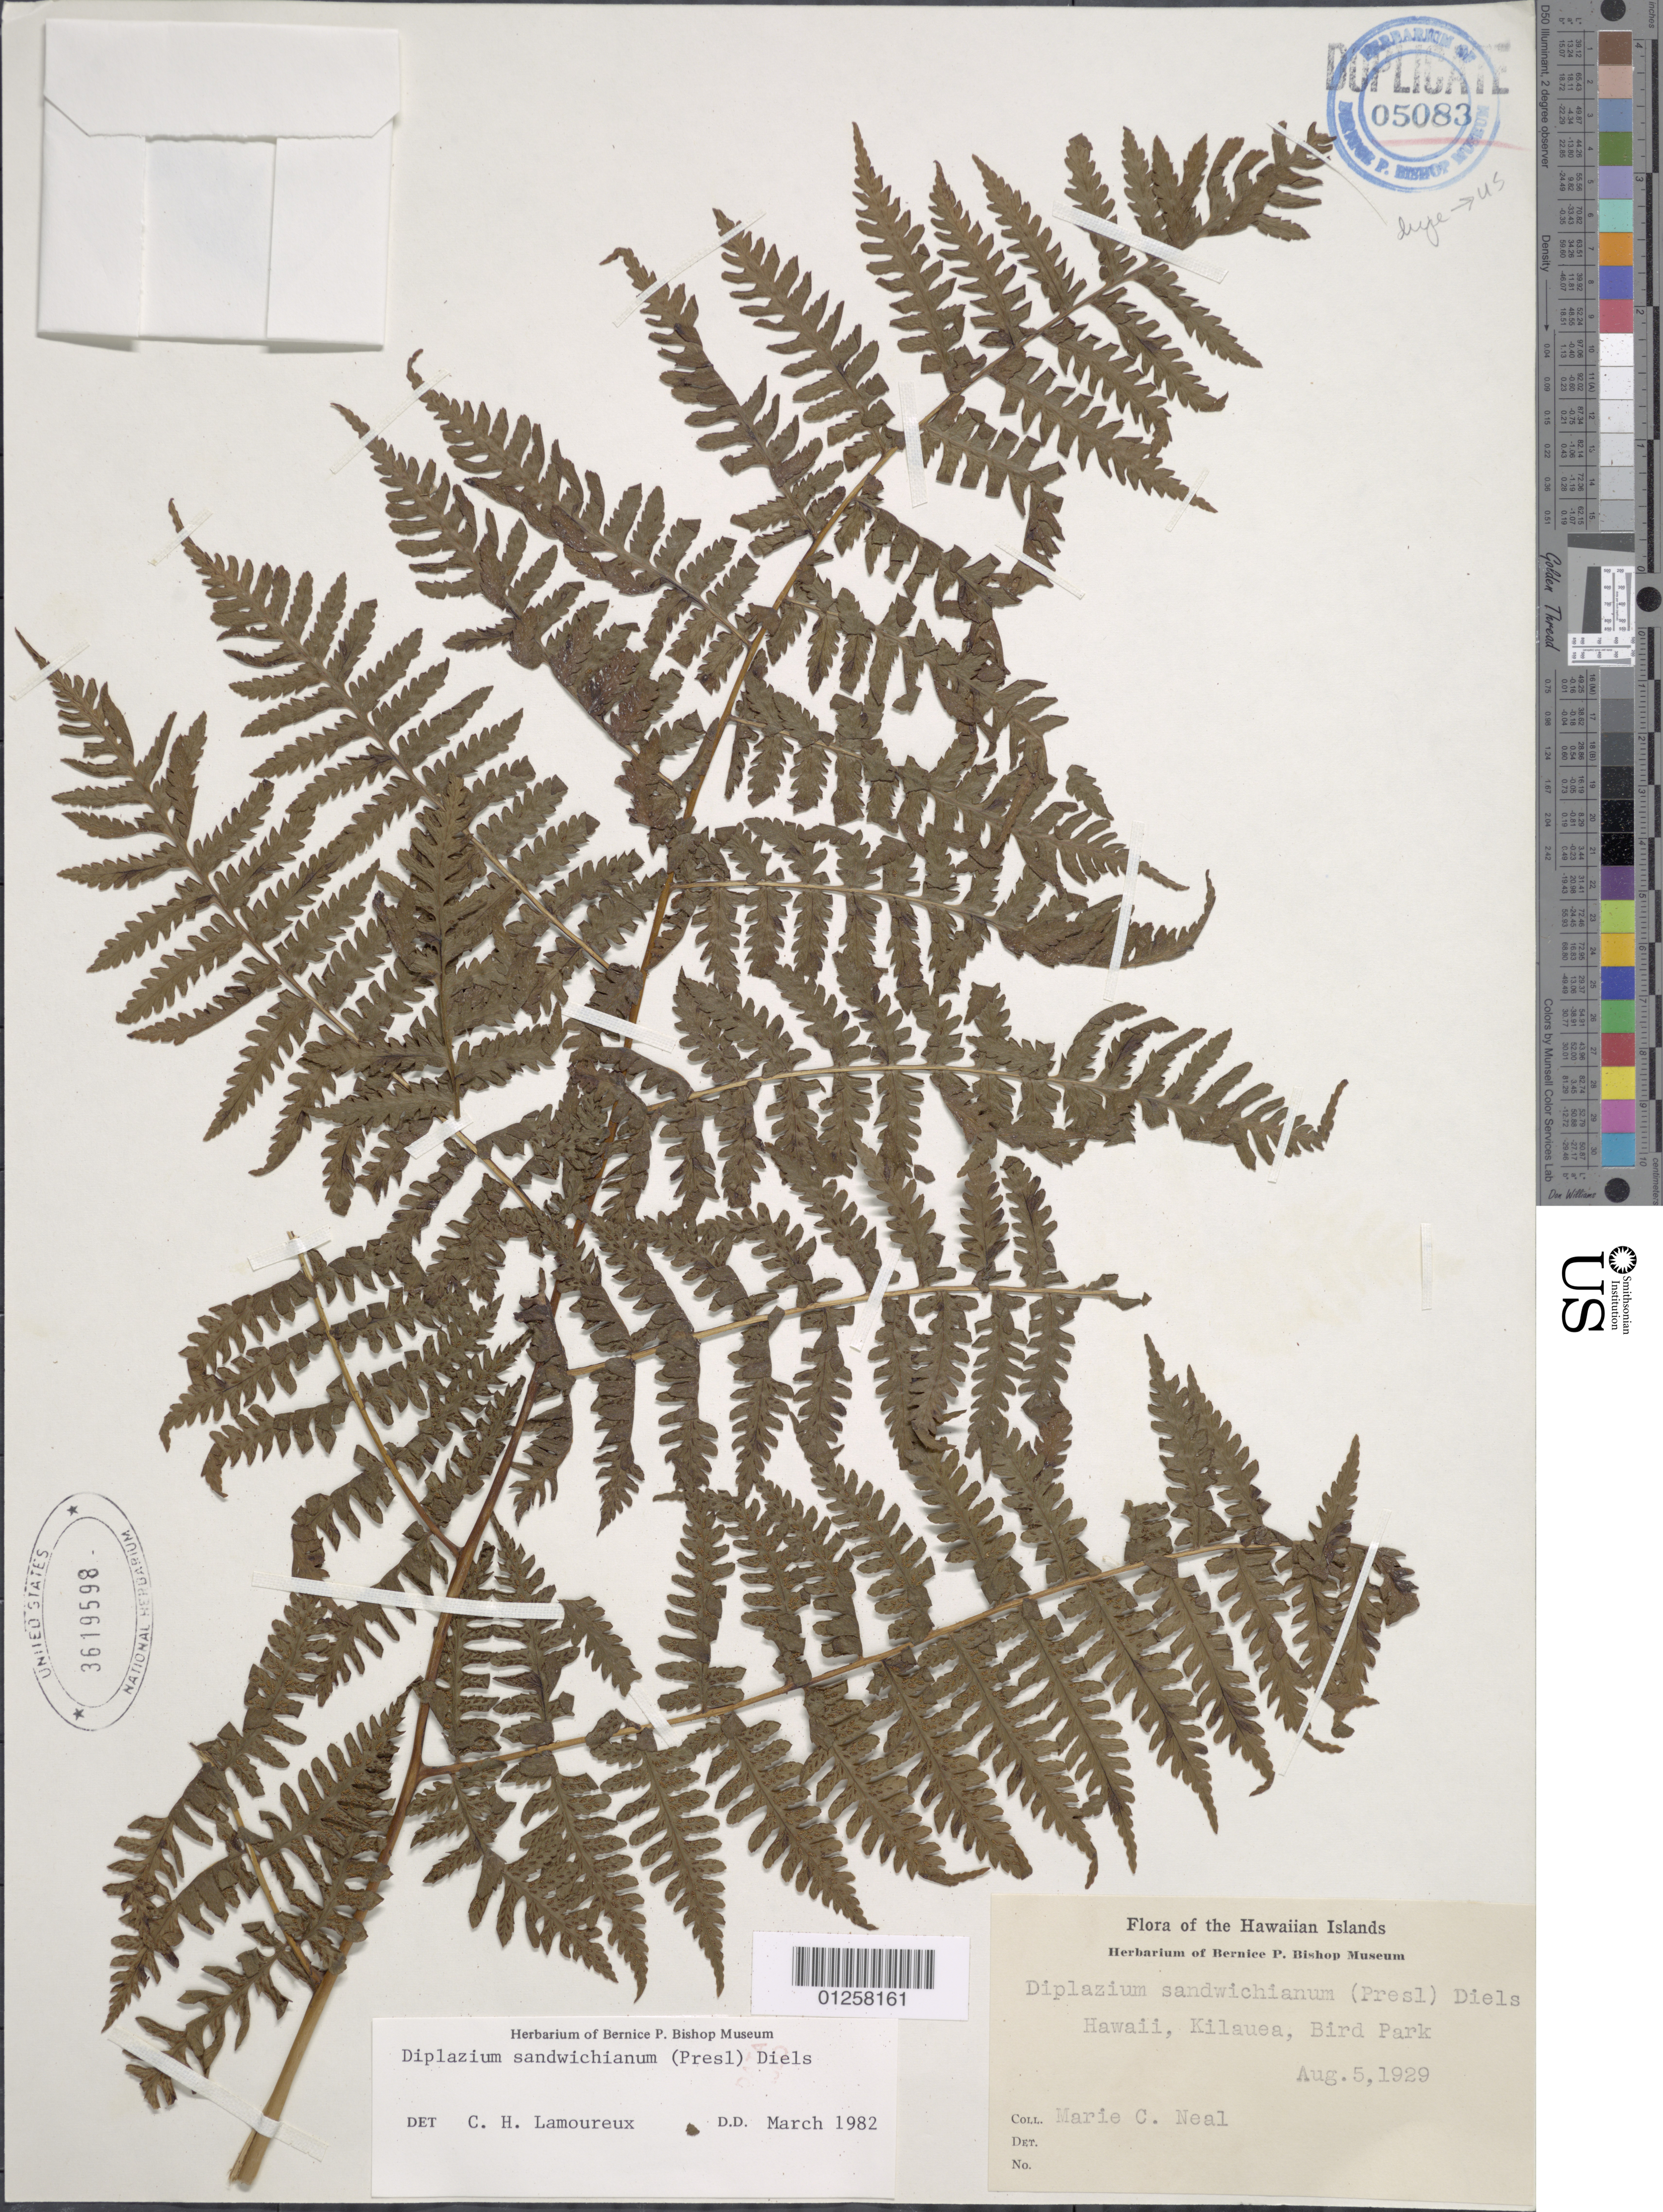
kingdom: Plantae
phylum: Tracheophyta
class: Polypodiopsida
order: Polypodiales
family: Athyriaceae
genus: Diplazium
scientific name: Diplazium sandwichianum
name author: (C. Presl) Diels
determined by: Lamoureux, C. H.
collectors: M. Neal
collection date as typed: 5 Aug 1929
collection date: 1929-08-05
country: United States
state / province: Hawaii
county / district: Hawaii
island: Hawaii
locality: Kilauea, Bird Park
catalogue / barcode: US 3619598